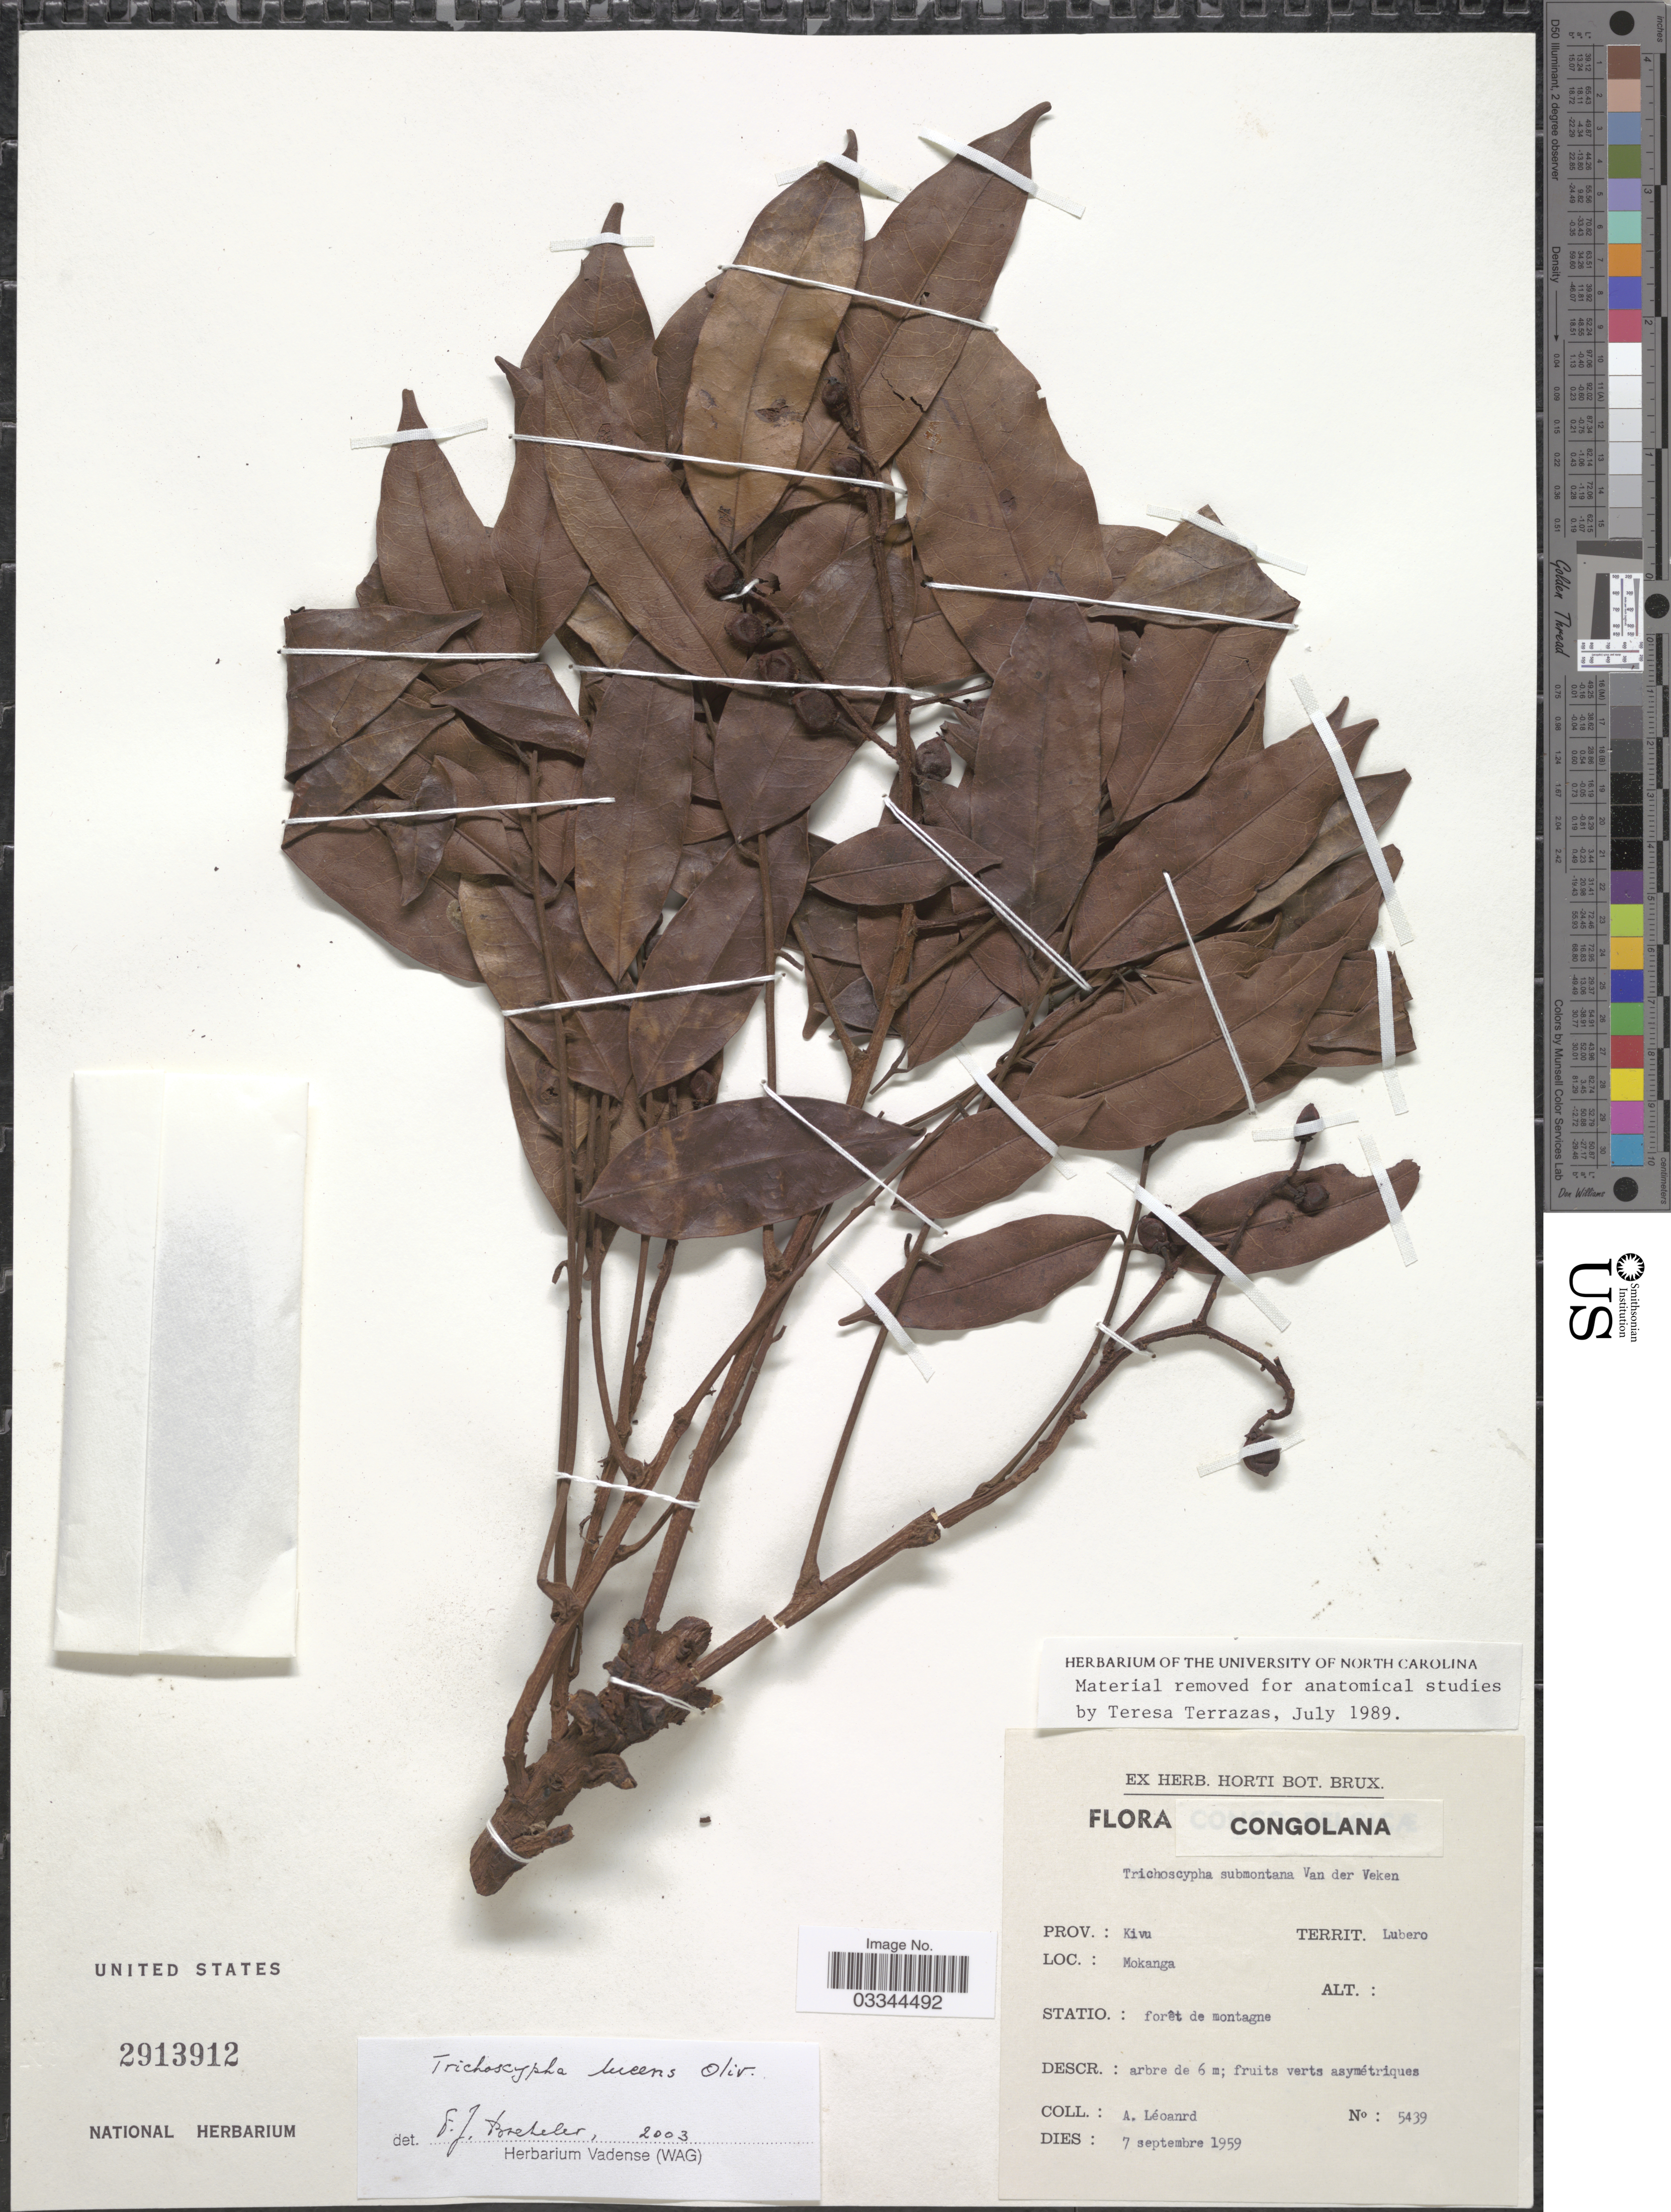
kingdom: Plantae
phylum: Tracheophyta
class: Magnoliopsida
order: Sapindales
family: Anacardiaceae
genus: Trichoscypha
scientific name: Trichoscypha lucens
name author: Oliv.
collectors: A. Leonard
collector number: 5439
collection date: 1959-09-07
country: Congo, Democratic Republic of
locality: Congolana. Prov.: Kivu, Territ. Lubero. Mokanga.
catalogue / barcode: US 2913912